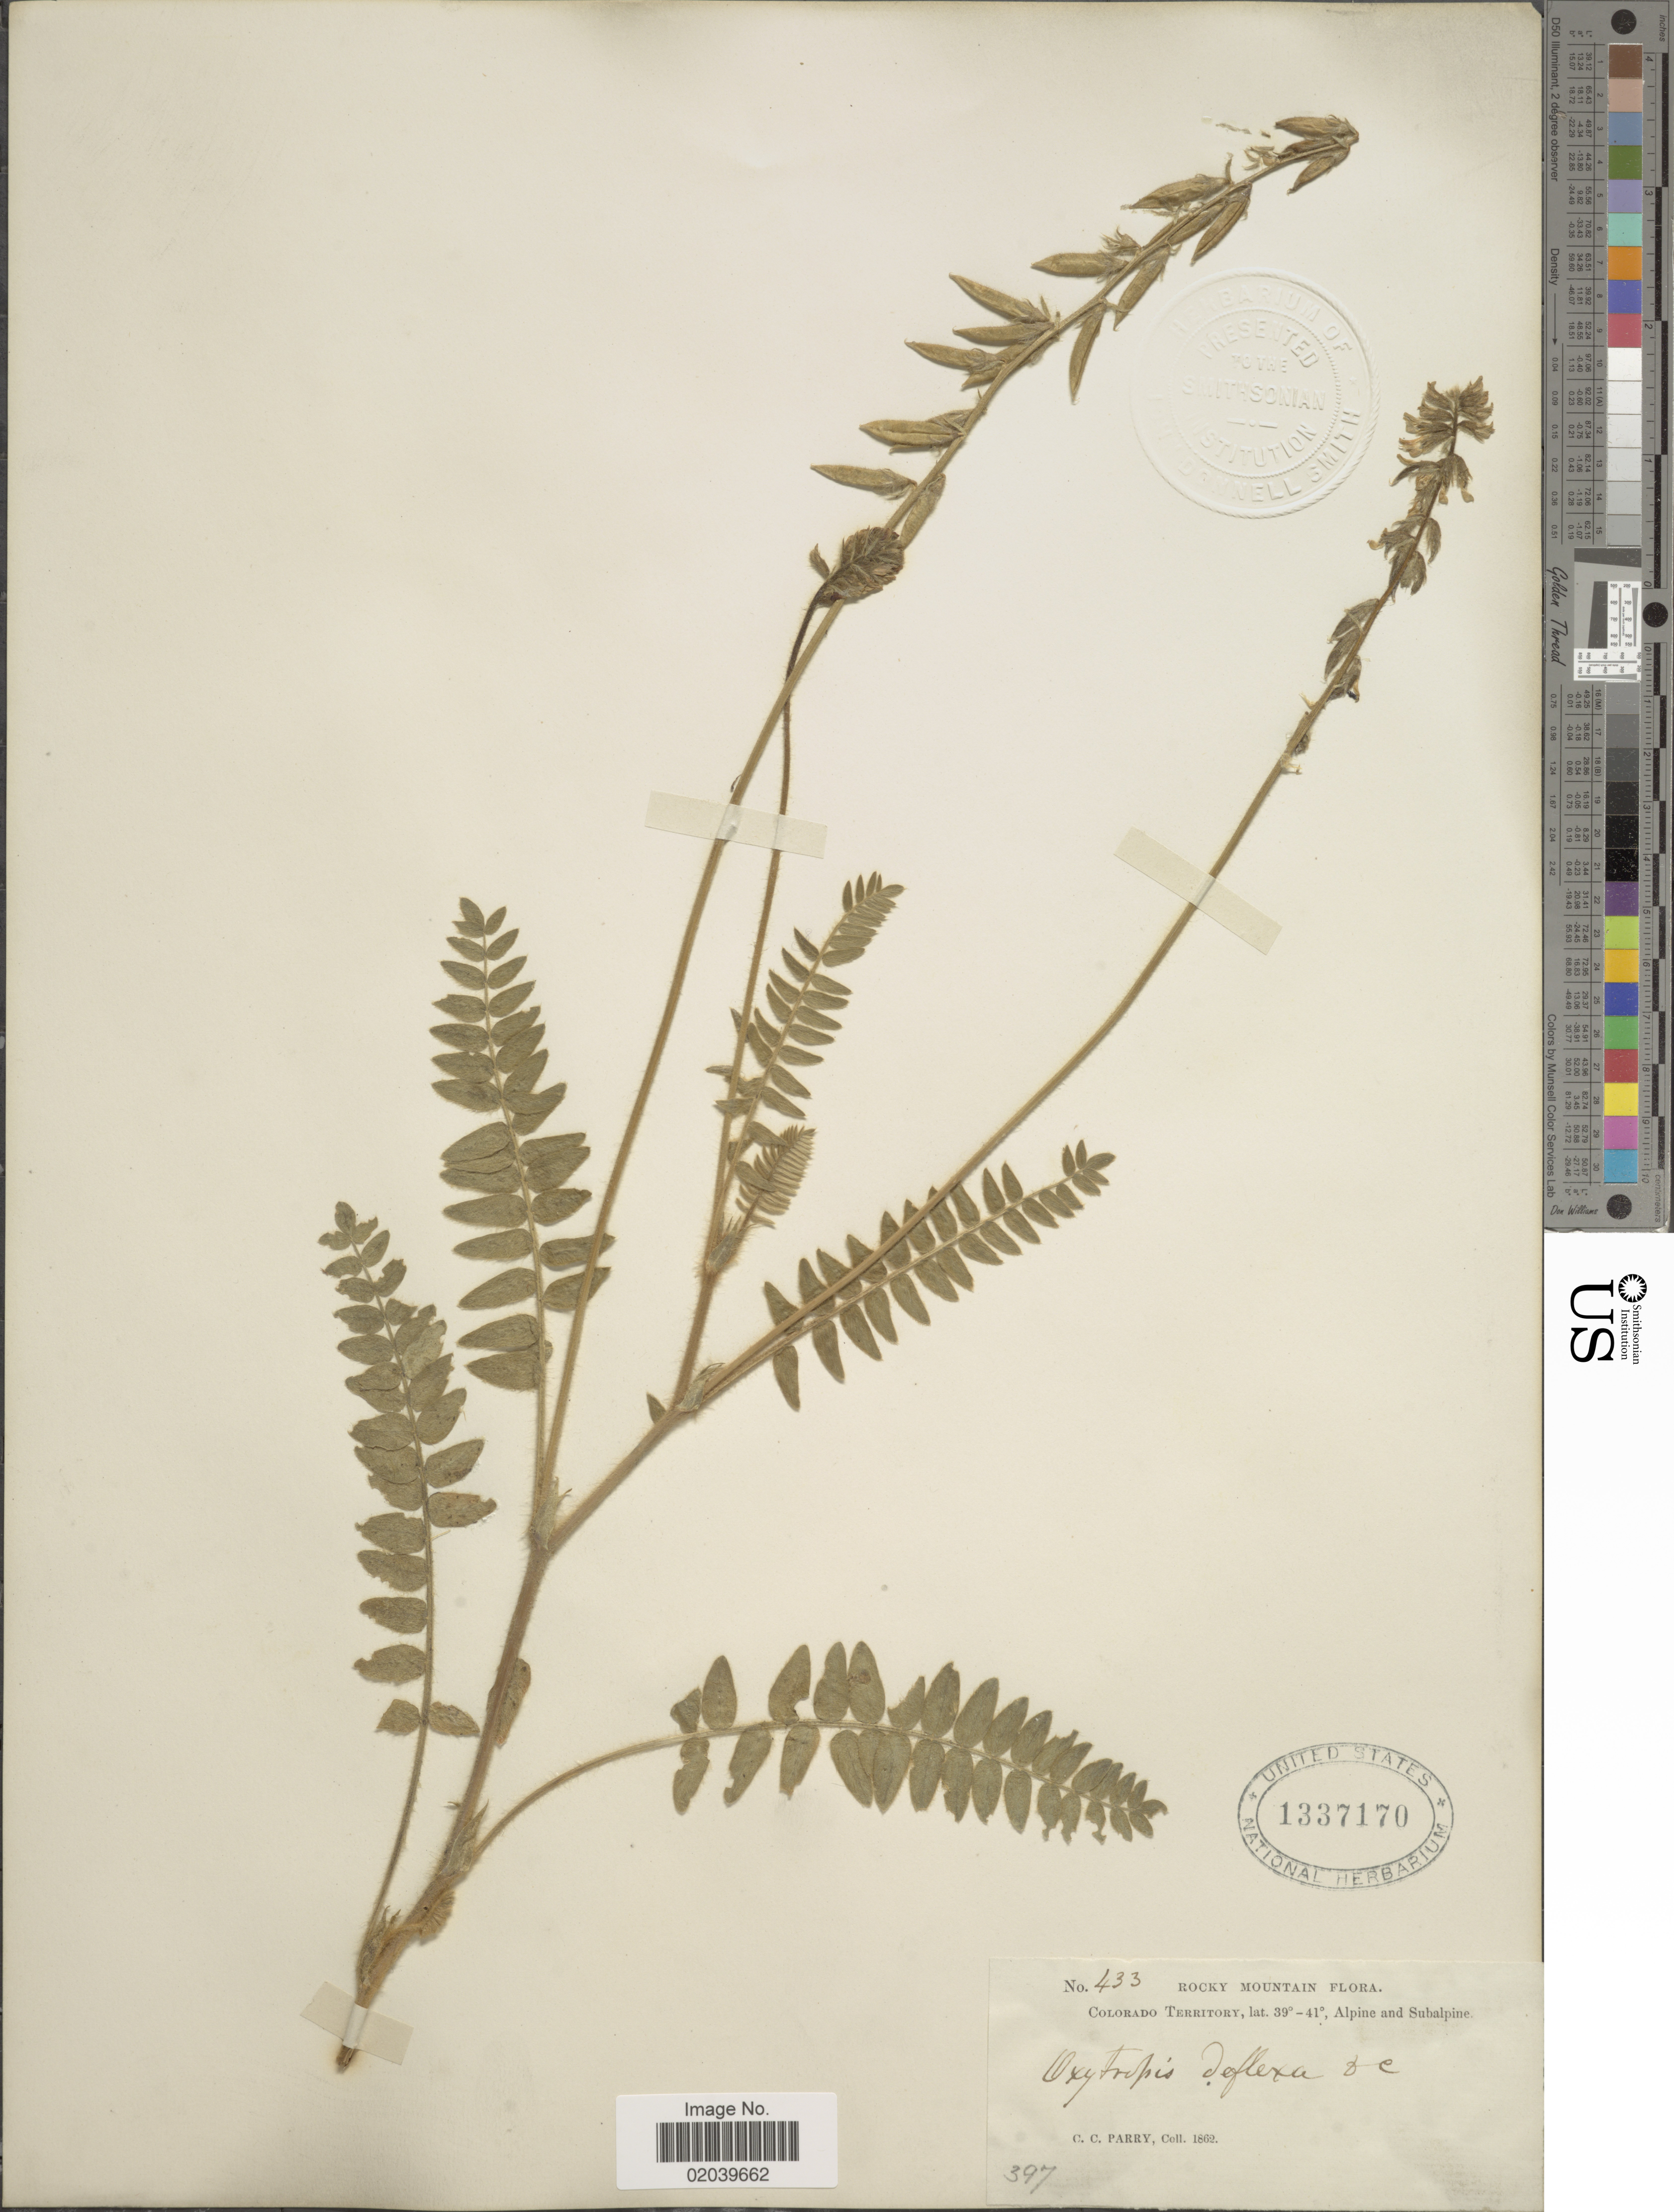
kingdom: Plantae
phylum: Tracheophyta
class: Magnoliopsida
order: Fabales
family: Fabaceae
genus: Oxytropis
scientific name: Oxytropis deflexa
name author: (Pall.) DC.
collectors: C. C. Parry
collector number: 433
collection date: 1862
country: United States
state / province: Colorado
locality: Rocky Mountain, Colorado Territory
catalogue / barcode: US 1337170